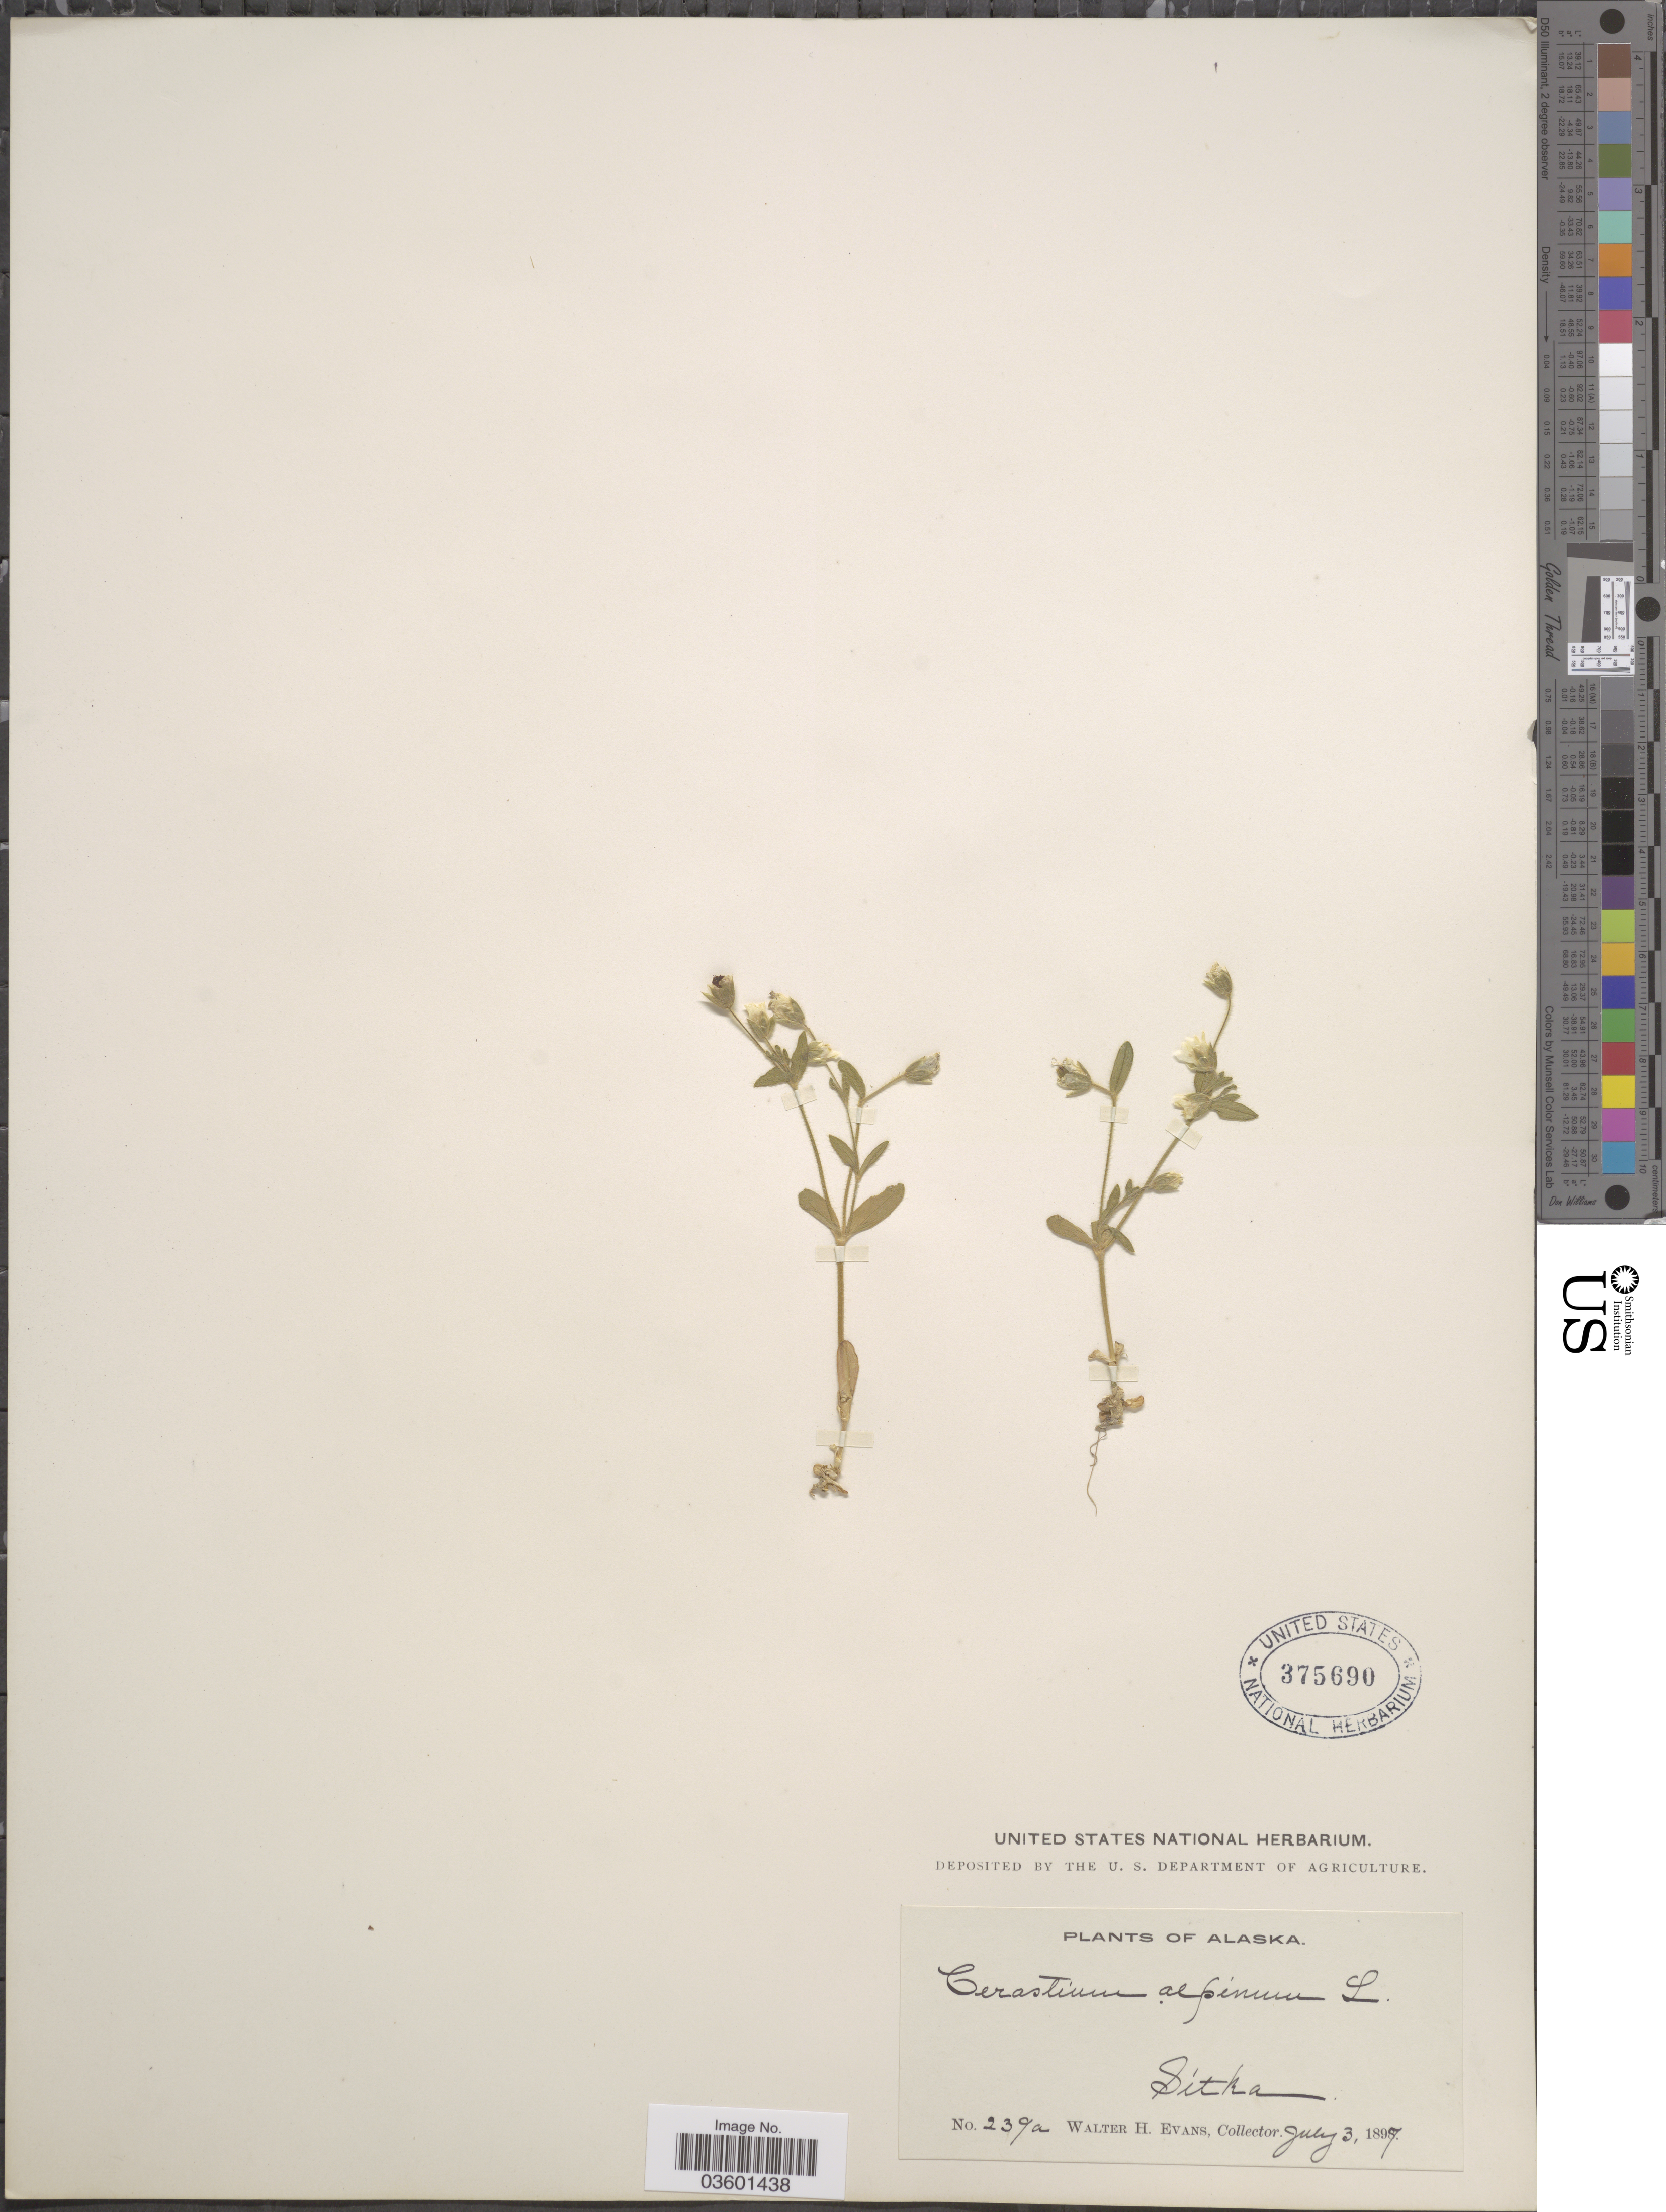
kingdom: Plantae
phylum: Tracheophyta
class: Magnoliopsida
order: Caryophyllales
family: Caryophyllaceae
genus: Cerastium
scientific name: Cerastium beeringianum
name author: Cham. & Schltdl.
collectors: W. H. Evans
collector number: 239a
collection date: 1897-07-03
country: United States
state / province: Alaska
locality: Sitka.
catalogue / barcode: US 375690